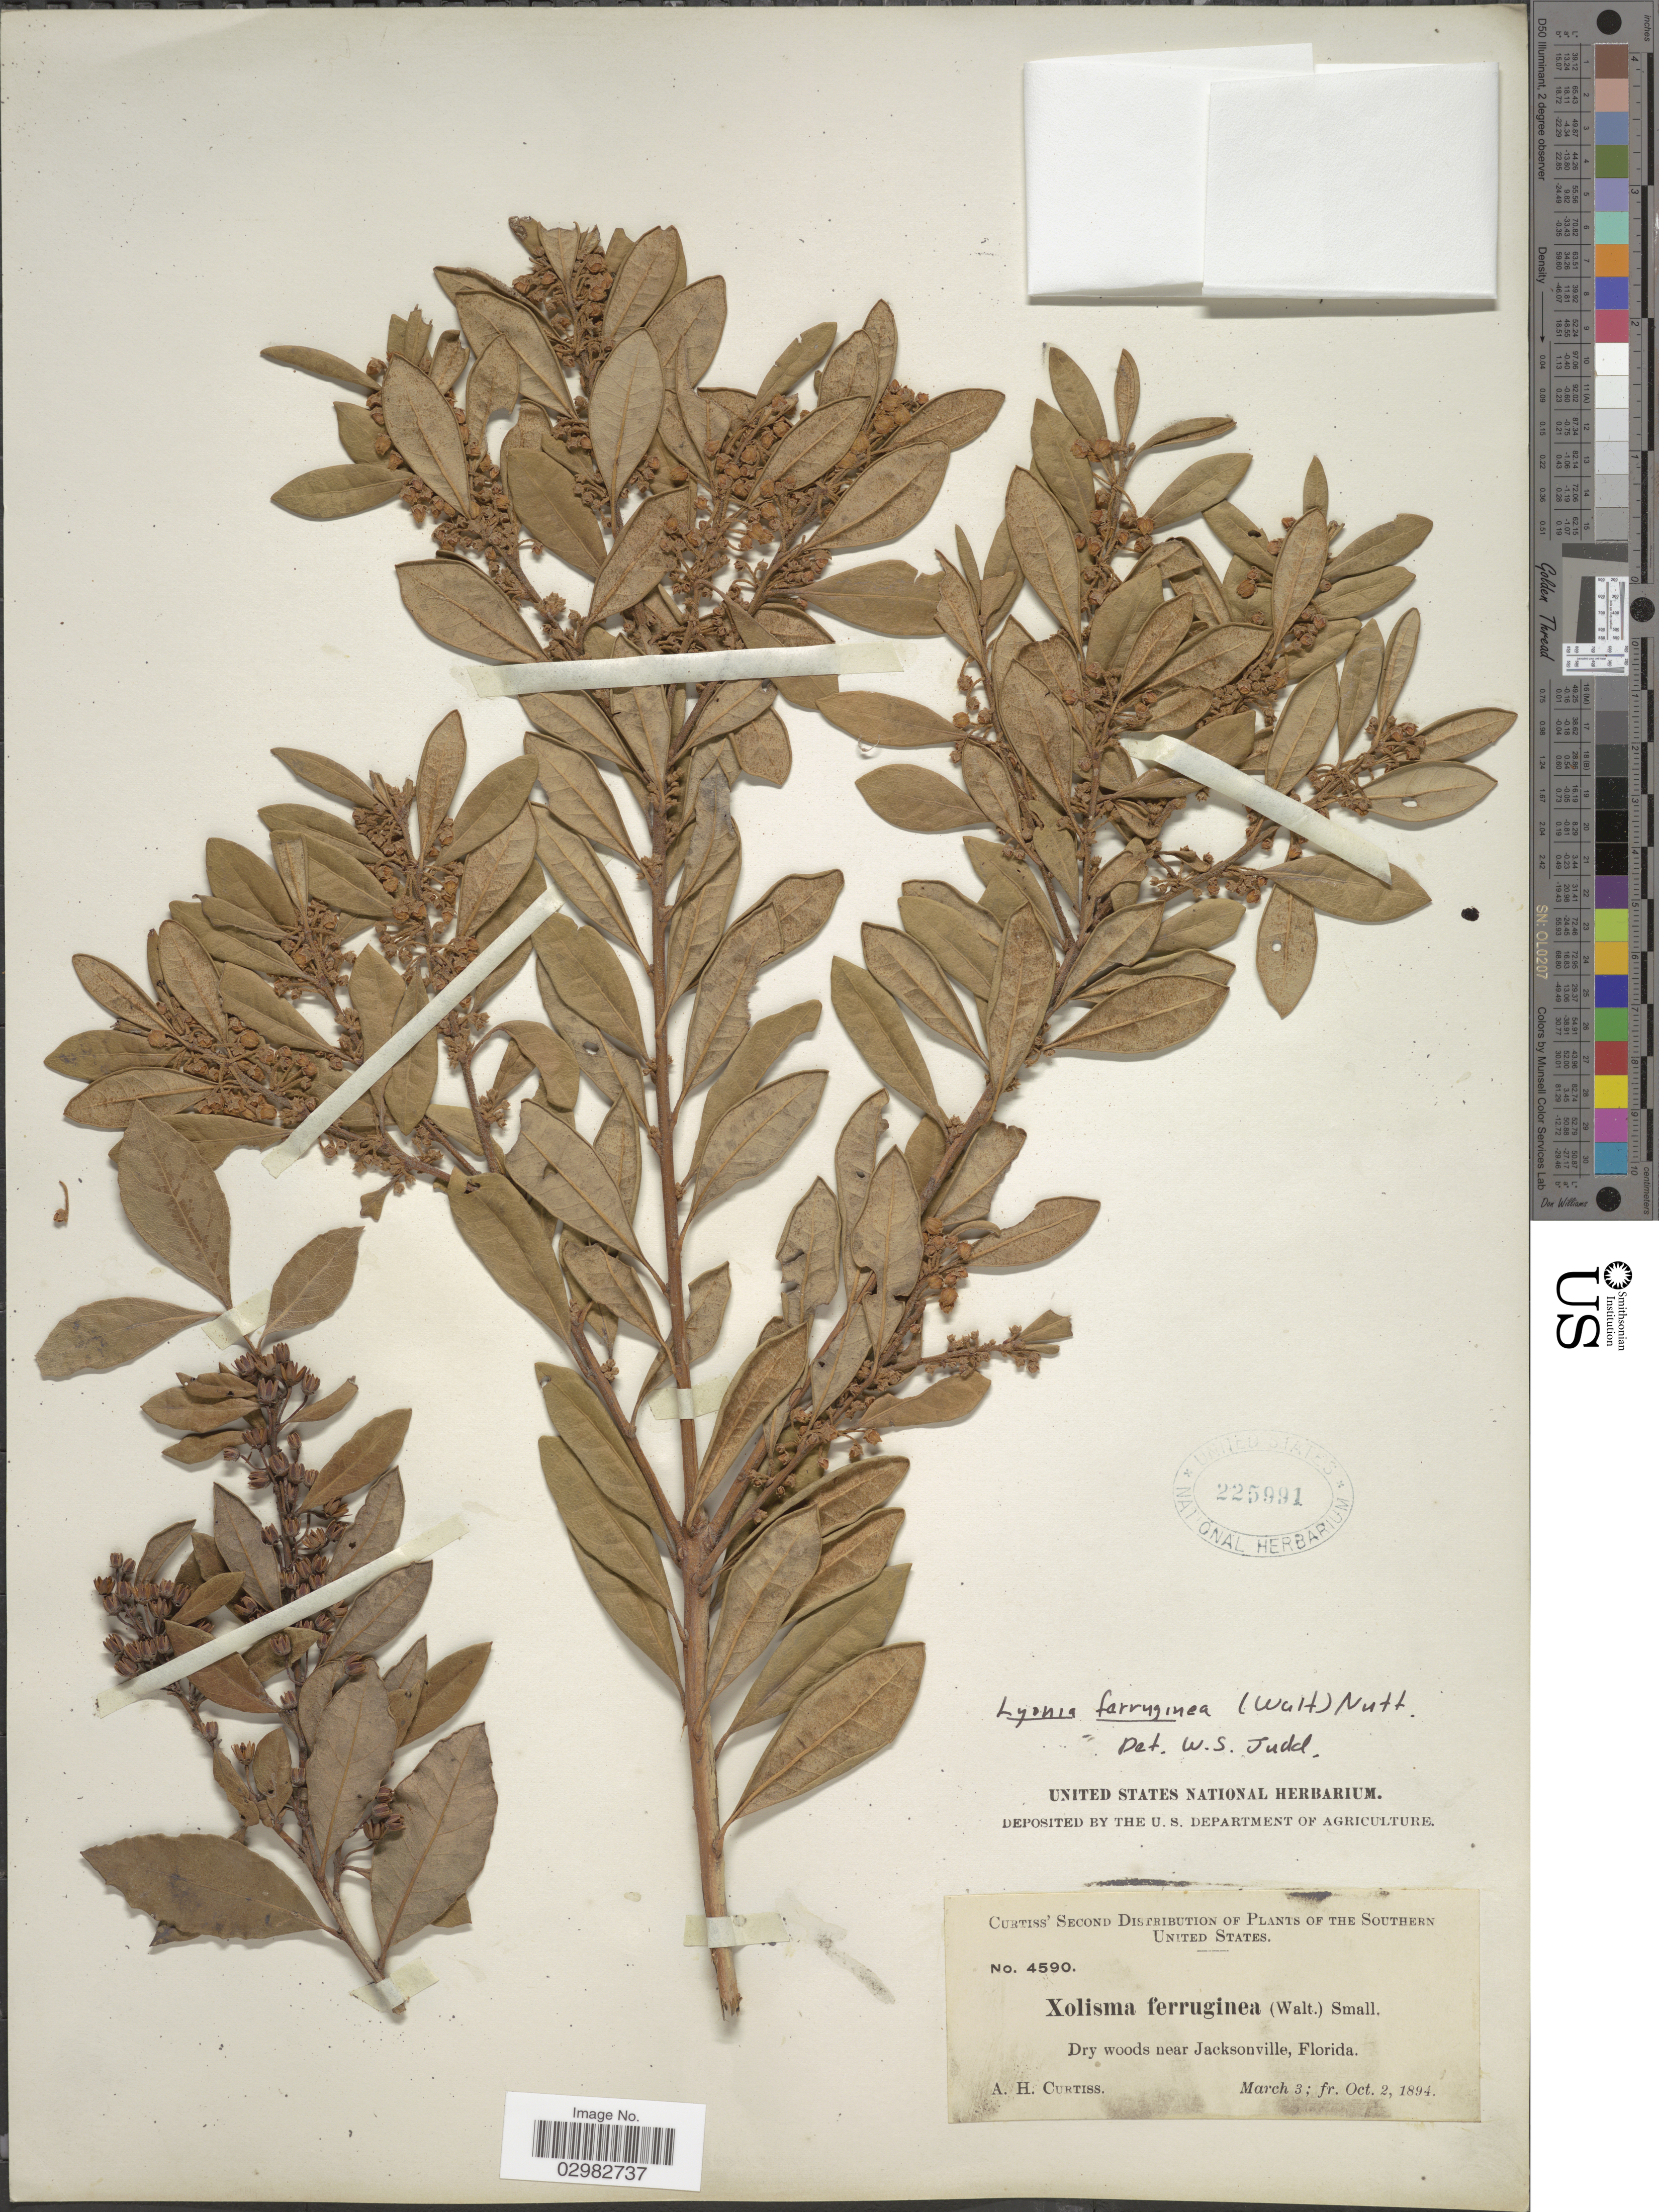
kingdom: Plantae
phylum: Tracheophyta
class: Magnoliopsida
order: Ericales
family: Ericaceae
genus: Lyonia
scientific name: Lyonia ferruginea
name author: (Walter) Nutt.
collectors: A. H. Curtiss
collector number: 4590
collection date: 1894-03-03/1894-10-02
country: United States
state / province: Florida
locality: Southern United States, near Jacksonville.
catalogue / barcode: US 225991